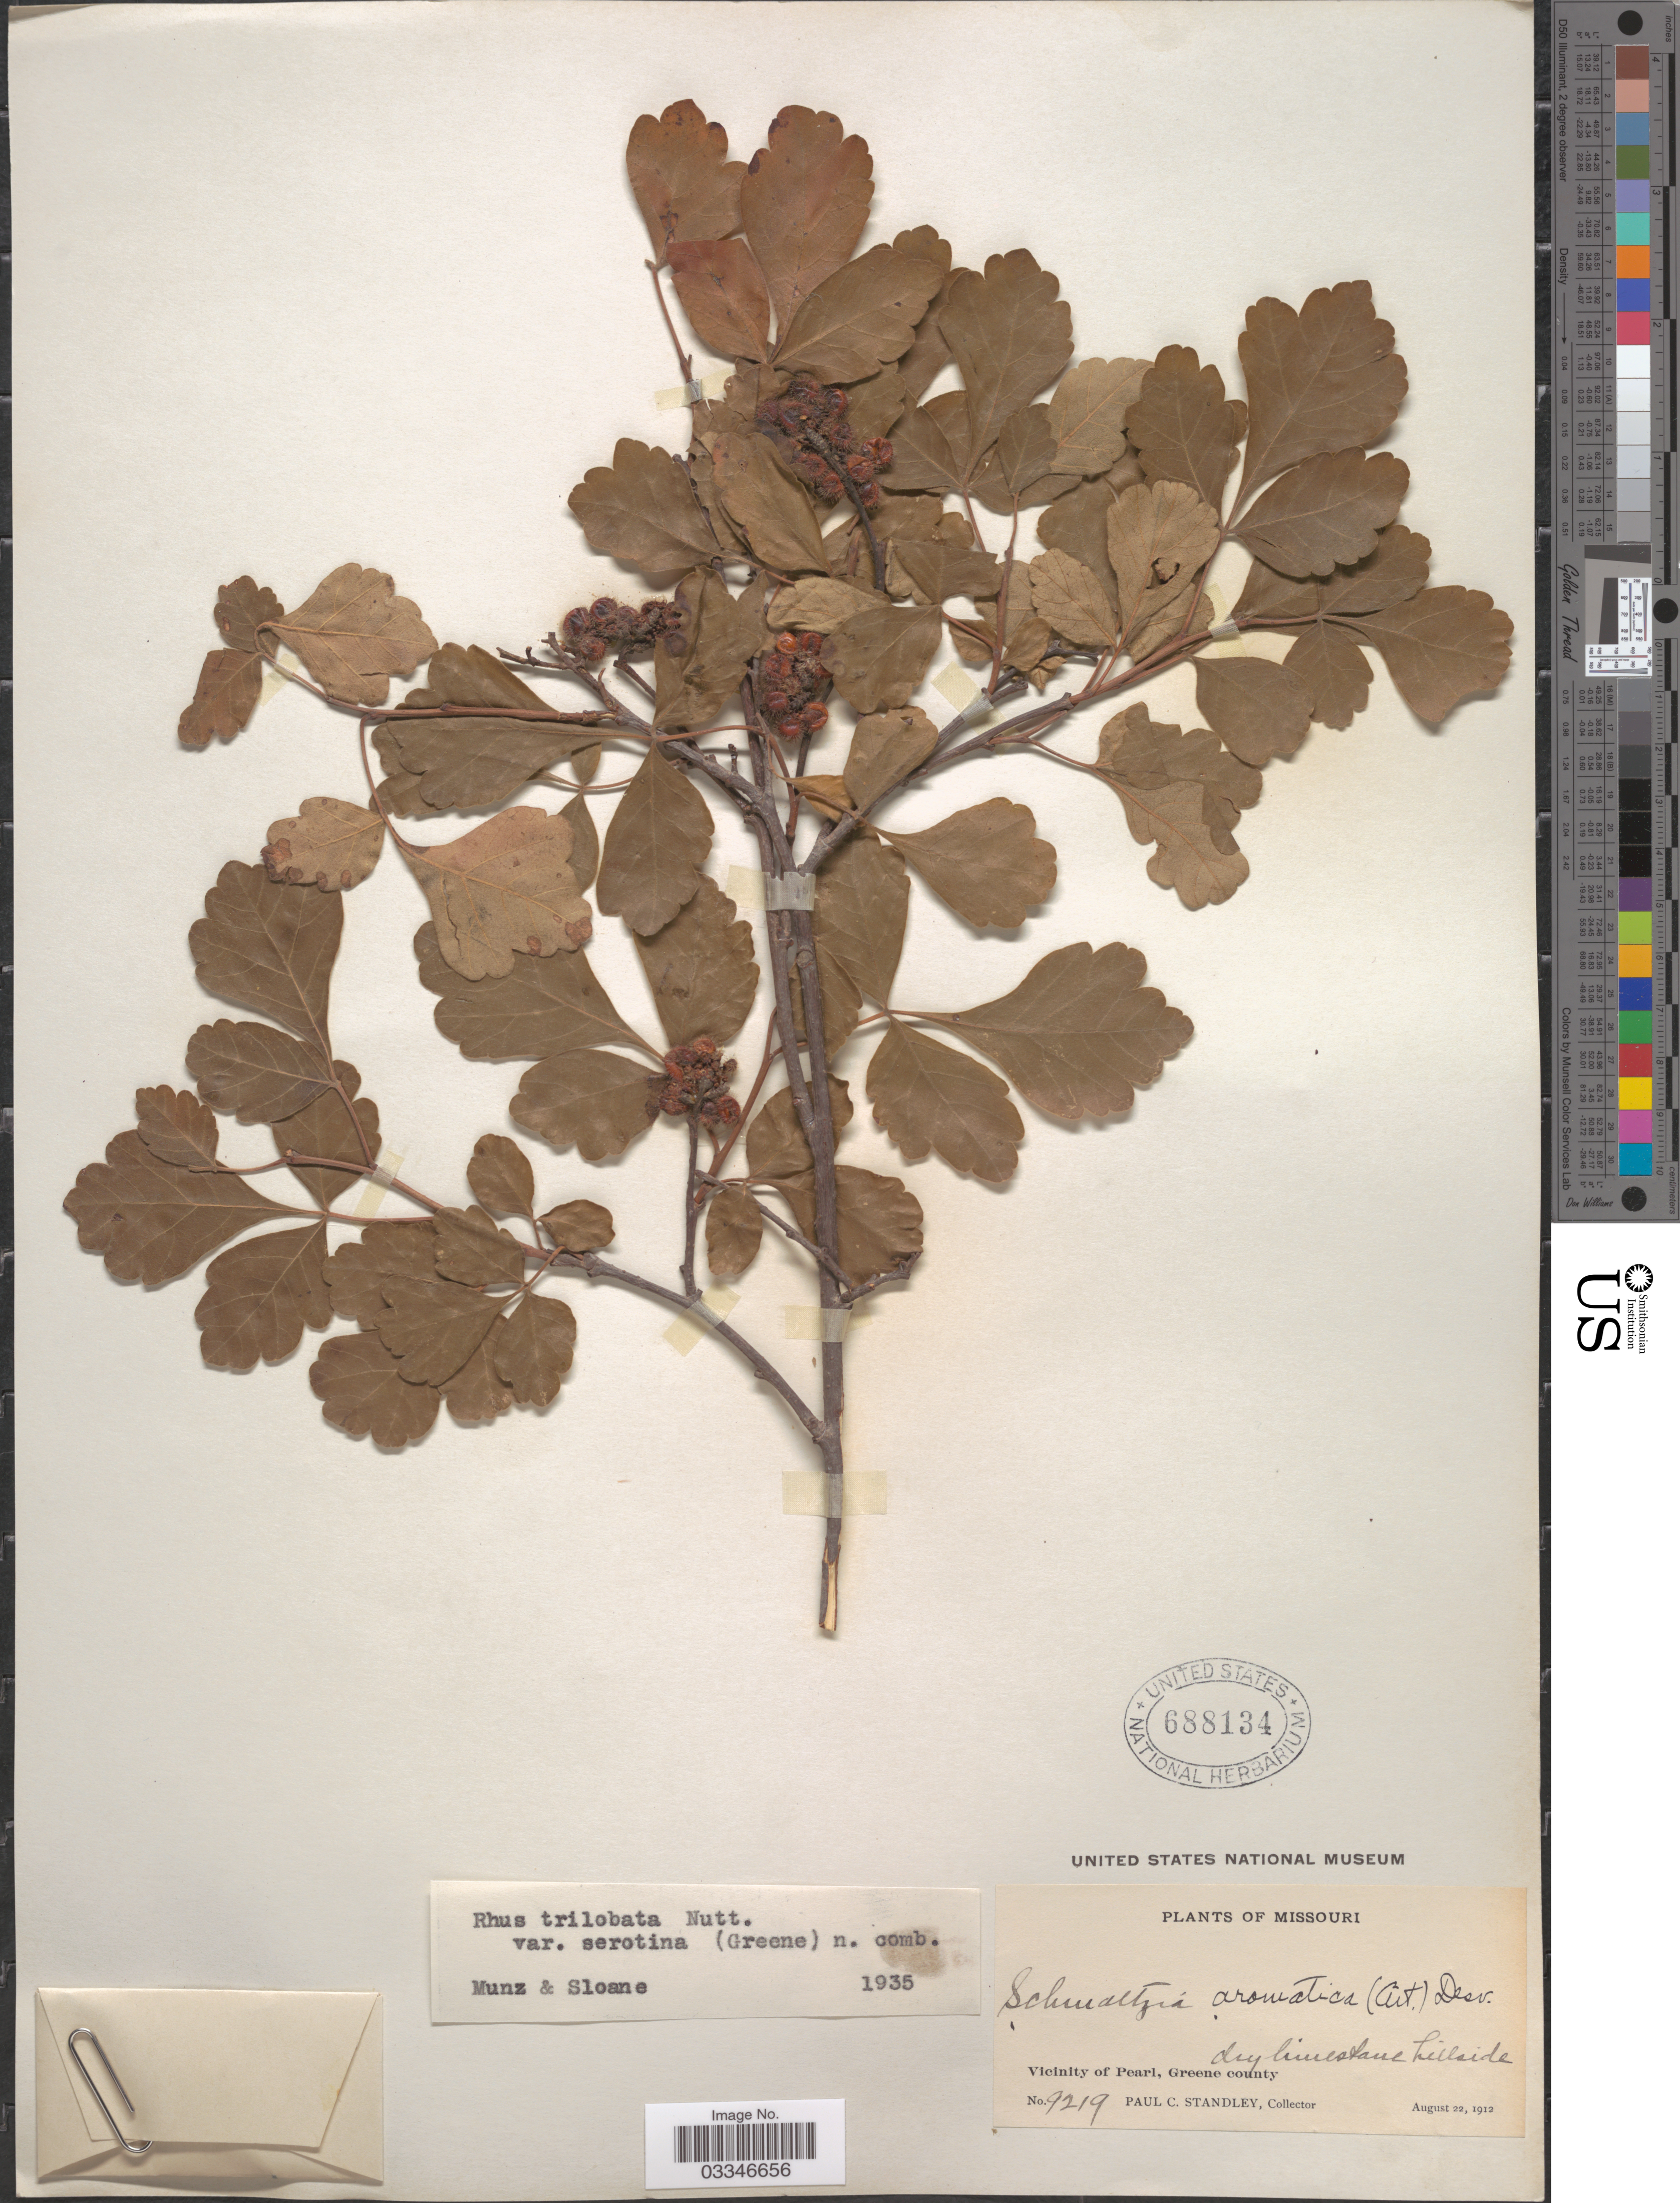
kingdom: Plantae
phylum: Tracheophyta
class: Magnoliopsida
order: Sapindales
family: Anacardiaceae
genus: Rhus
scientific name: Rhus trilobata var. serotina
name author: (Greene) F.A. Barkley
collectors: P. C. Standley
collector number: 9219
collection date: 1912-08-22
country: United States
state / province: Missouri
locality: Vicinity of Pearl, Greene county.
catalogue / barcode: US 688134